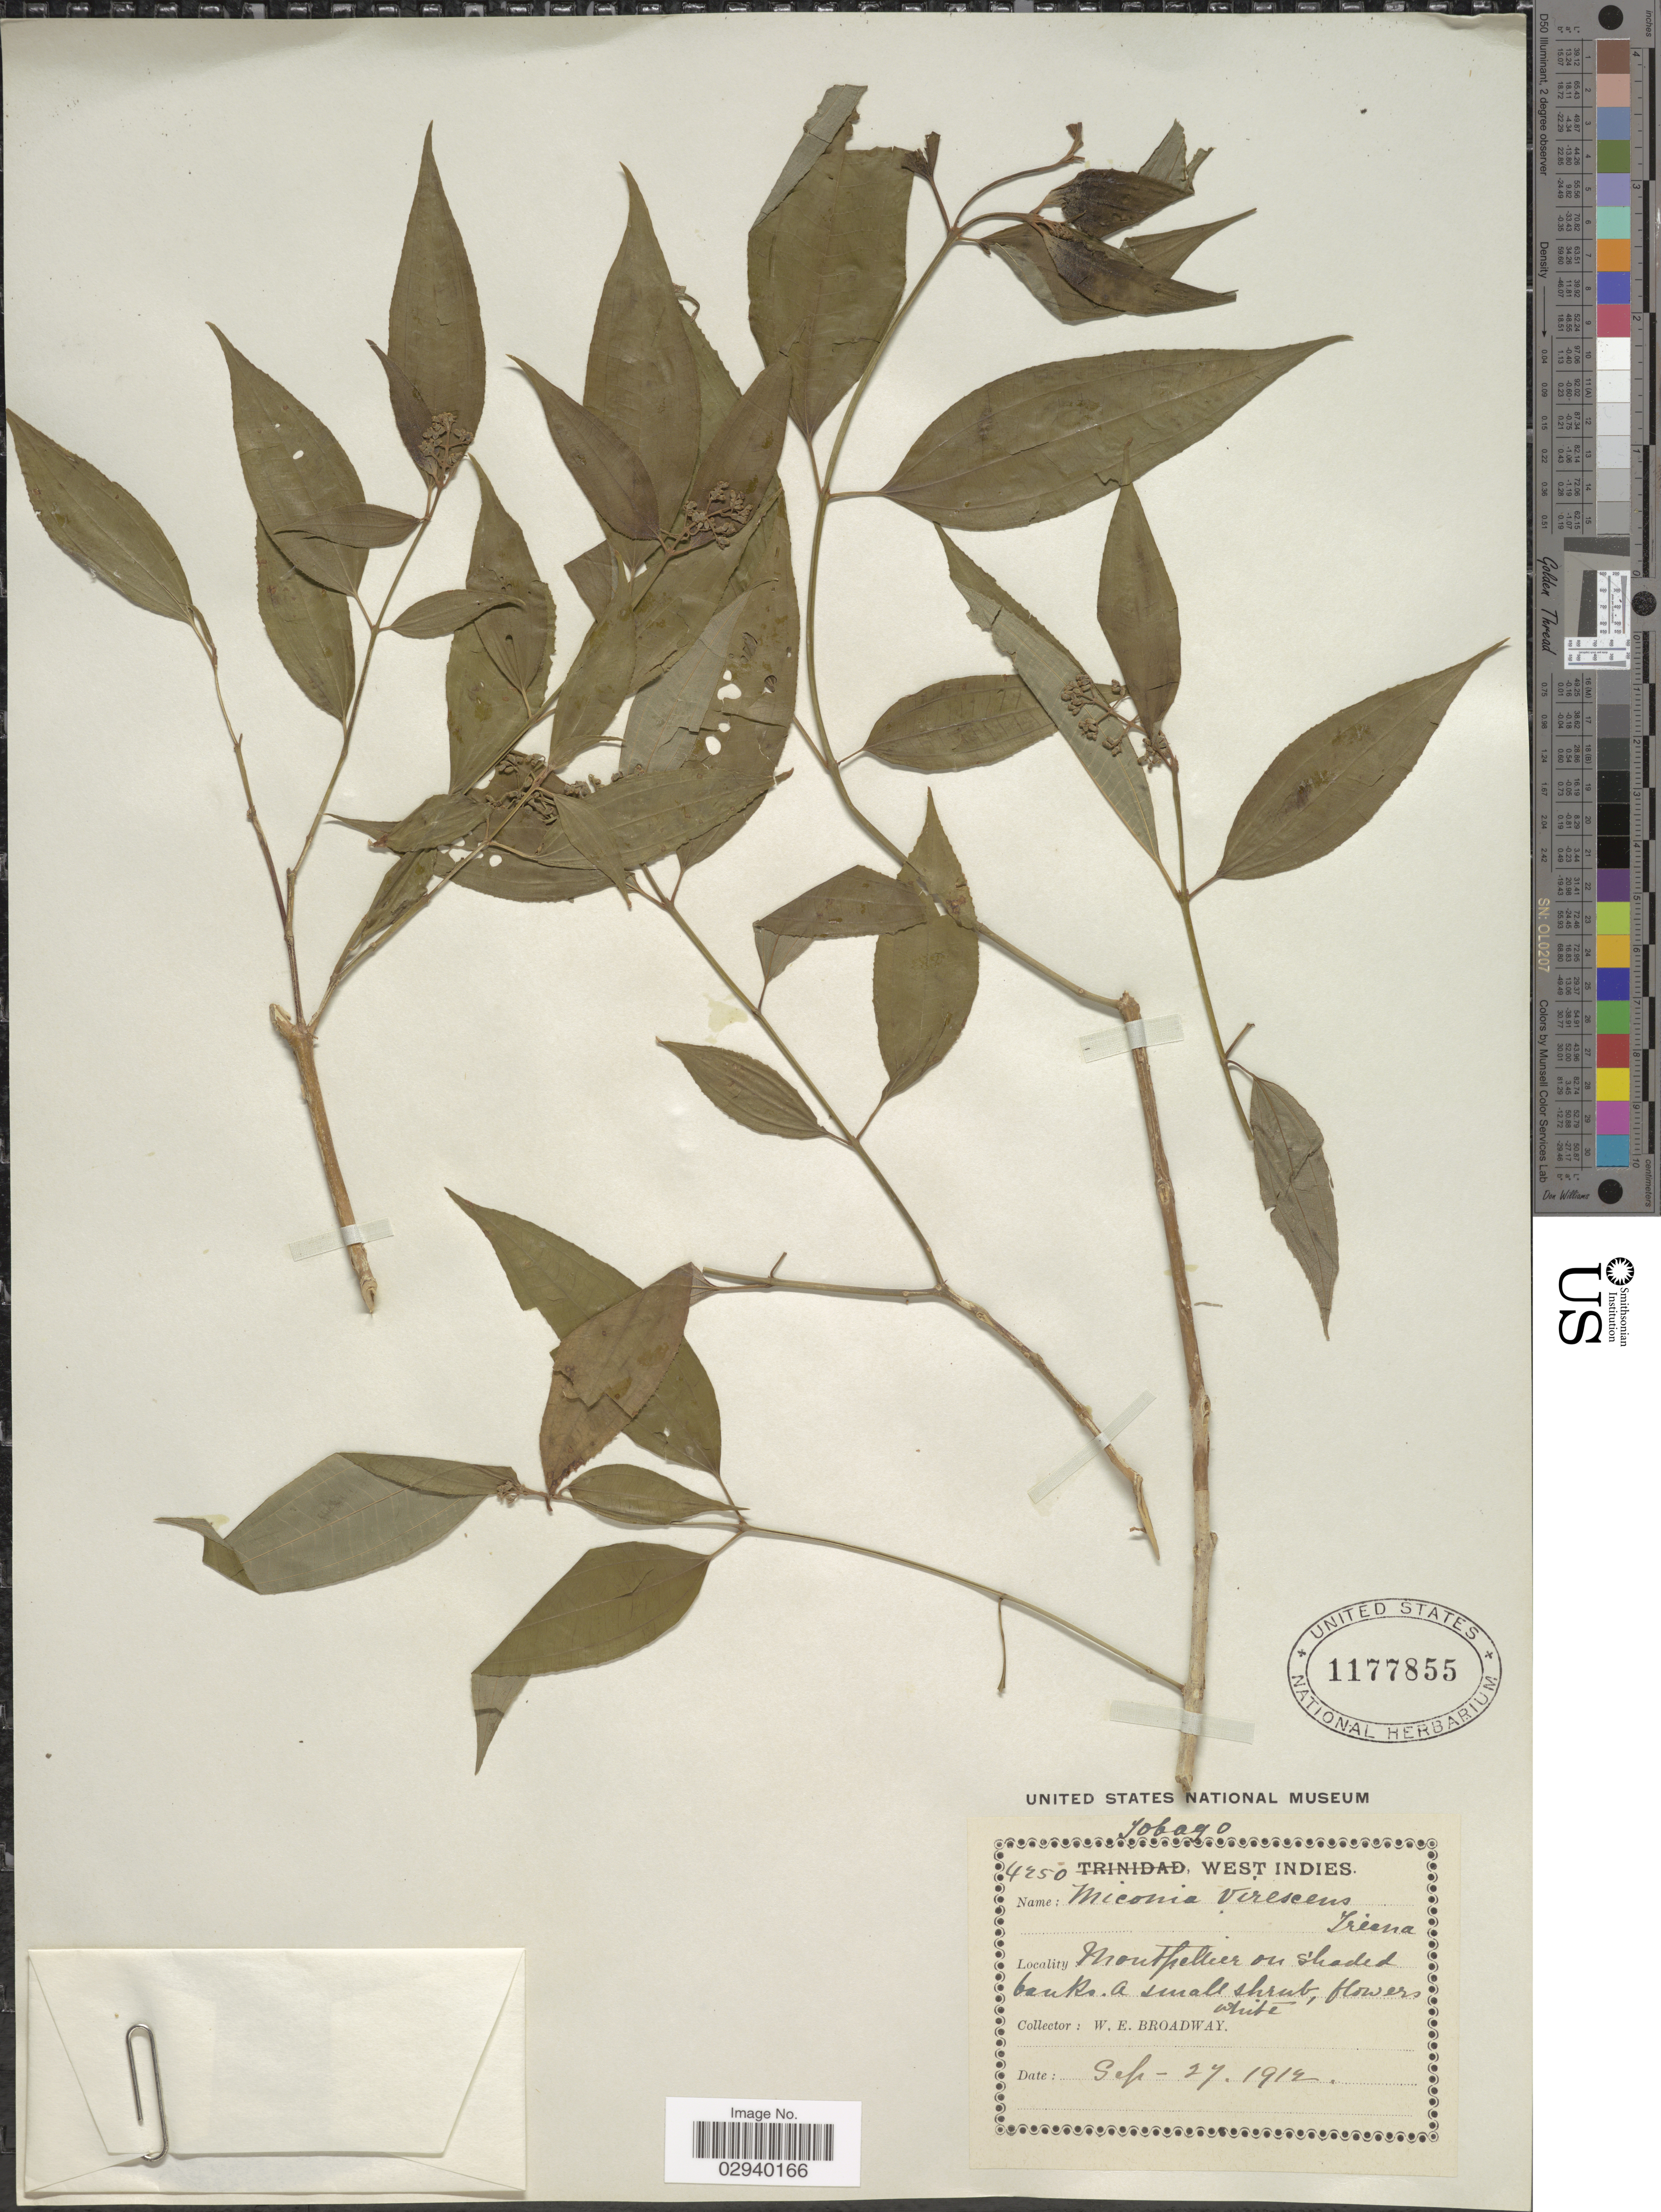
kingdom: Plantae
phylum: Tracheophyta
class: Magnoliopsida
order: Myrtales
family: Melastomataceae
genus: Miconia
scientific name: Miconia laevigata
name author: (L.) D. Don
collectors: W. E. Broadway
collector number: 4250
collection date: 1912-09-27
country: Trinidad and Tobago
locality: Tobago, West Indies. Montpellier on shaded banks.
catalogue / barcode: US 1177855